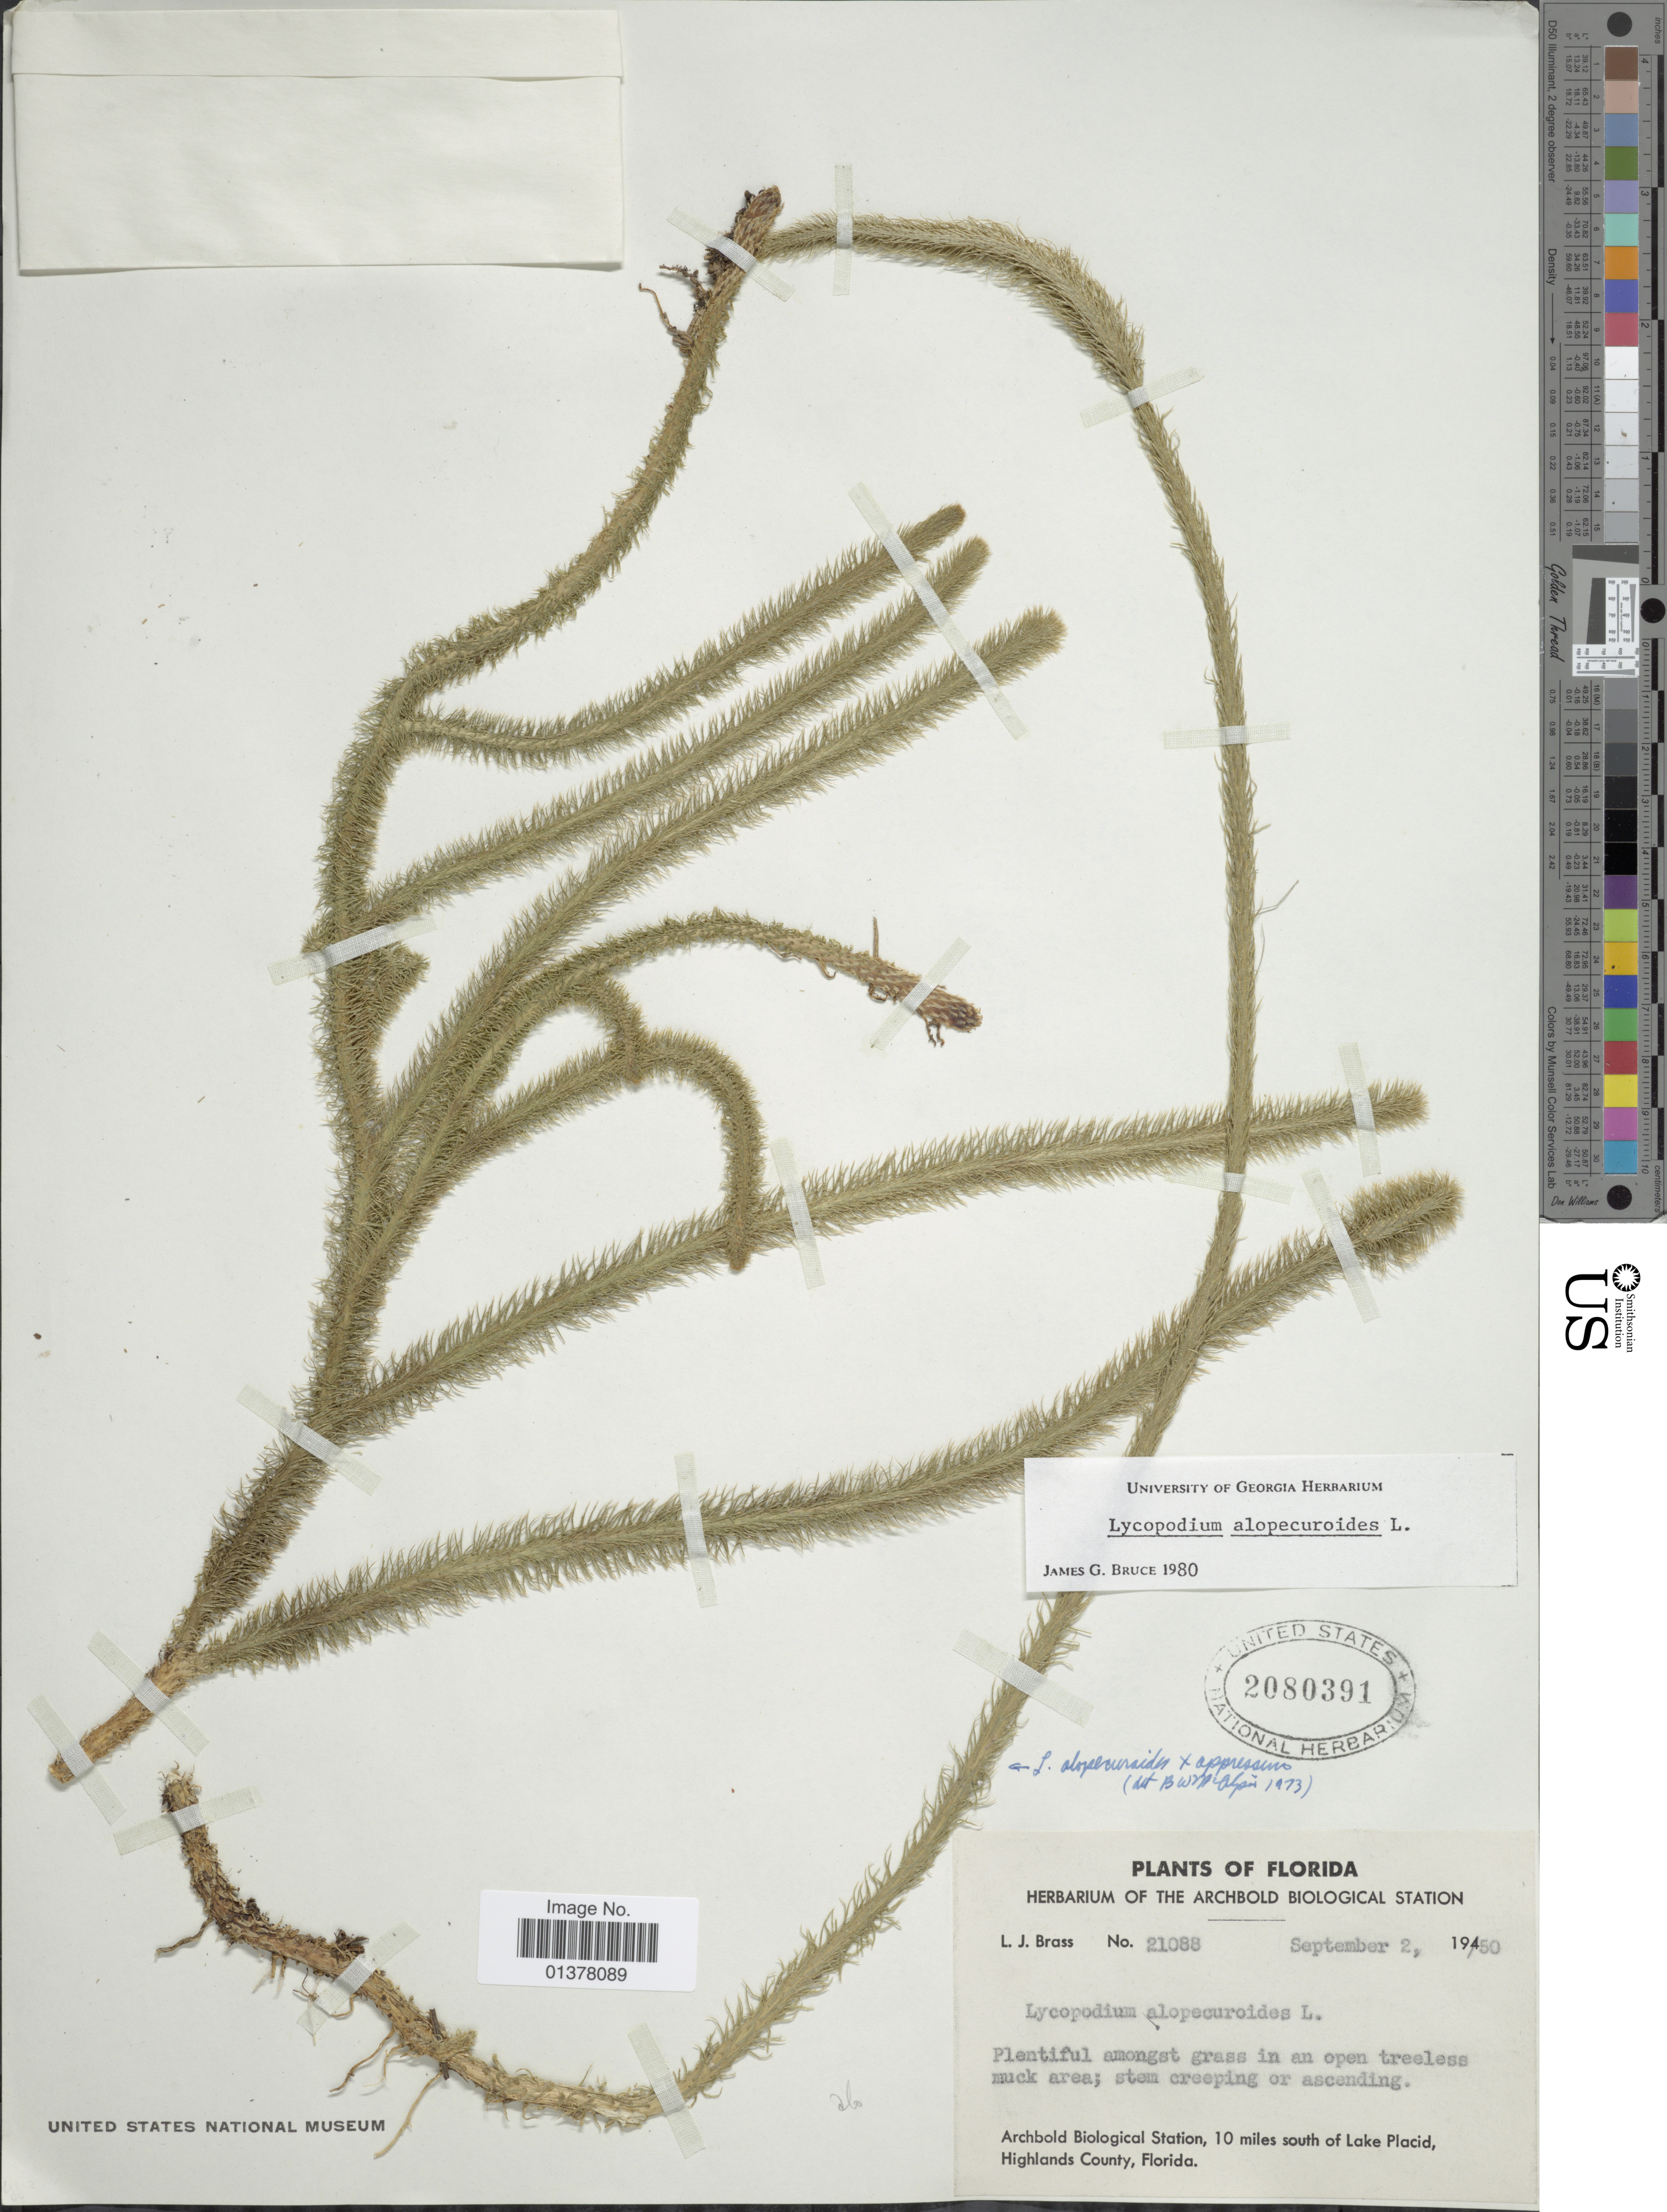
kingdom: Plantae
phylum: Tracheophyta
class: Lycopodiopsida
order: Lycopodiales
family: Lycopodiaceae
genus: Lycopodiella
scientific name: Lycopodiella alopecuroides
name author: (L.) Cranfill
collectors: L. J. Brass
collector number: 21088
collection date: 1950-09-02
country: United States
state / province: Florida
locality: Archbold Biological station, 10miles south of Lake Placid, Highlands County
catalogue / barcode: US 2080391